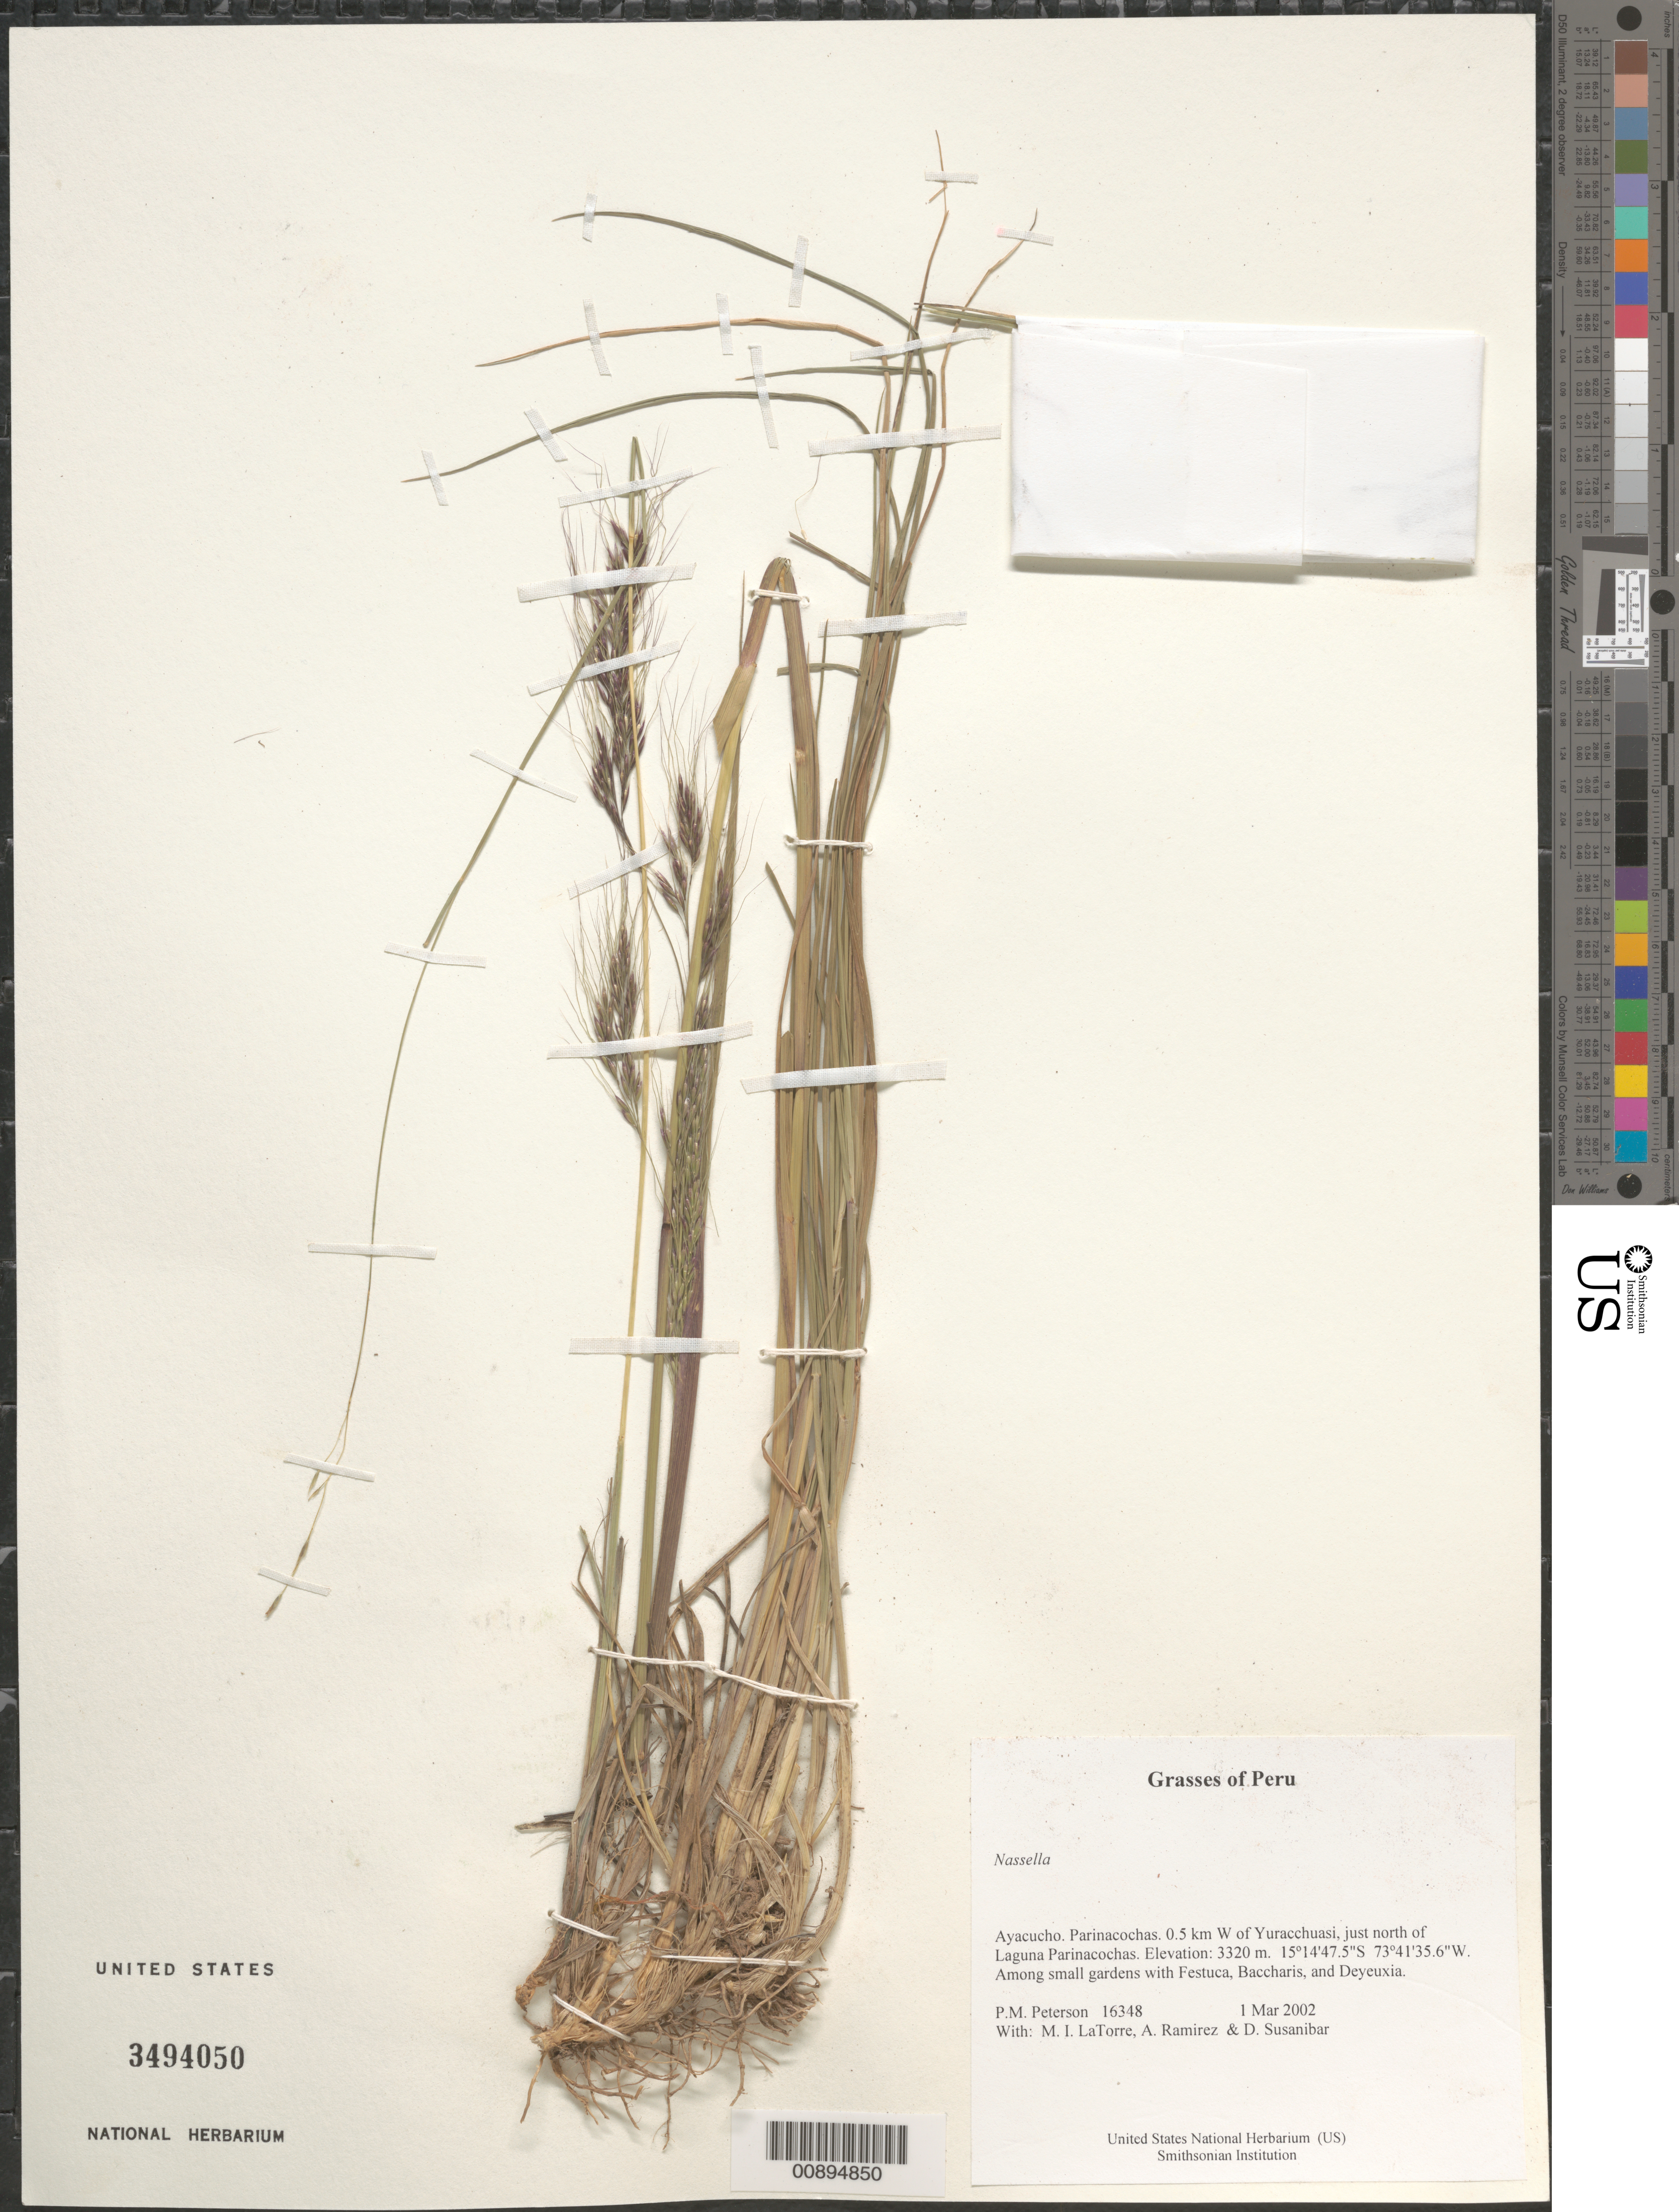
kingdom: Plantae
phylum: Tracheophyta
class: Liliopsida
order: Poales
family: Poaceae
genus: Nassella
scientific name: Nassella sp.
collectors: P. M. Peterson, M. I. La Torre, A. Ramírez & D. Susanibar Cruz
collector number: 16348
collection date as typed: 01 Mar 2002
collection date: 2002-03-01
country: Peru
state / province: Ayacucho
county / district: Parinacochas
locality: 0.5 km W of Yuracchuasi, just north of Laguna Parinacochas.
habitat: Among small gardens with ~Festuca, Baccharis, and Deyeuxia~.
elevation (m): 3320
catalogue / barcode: US 3494050